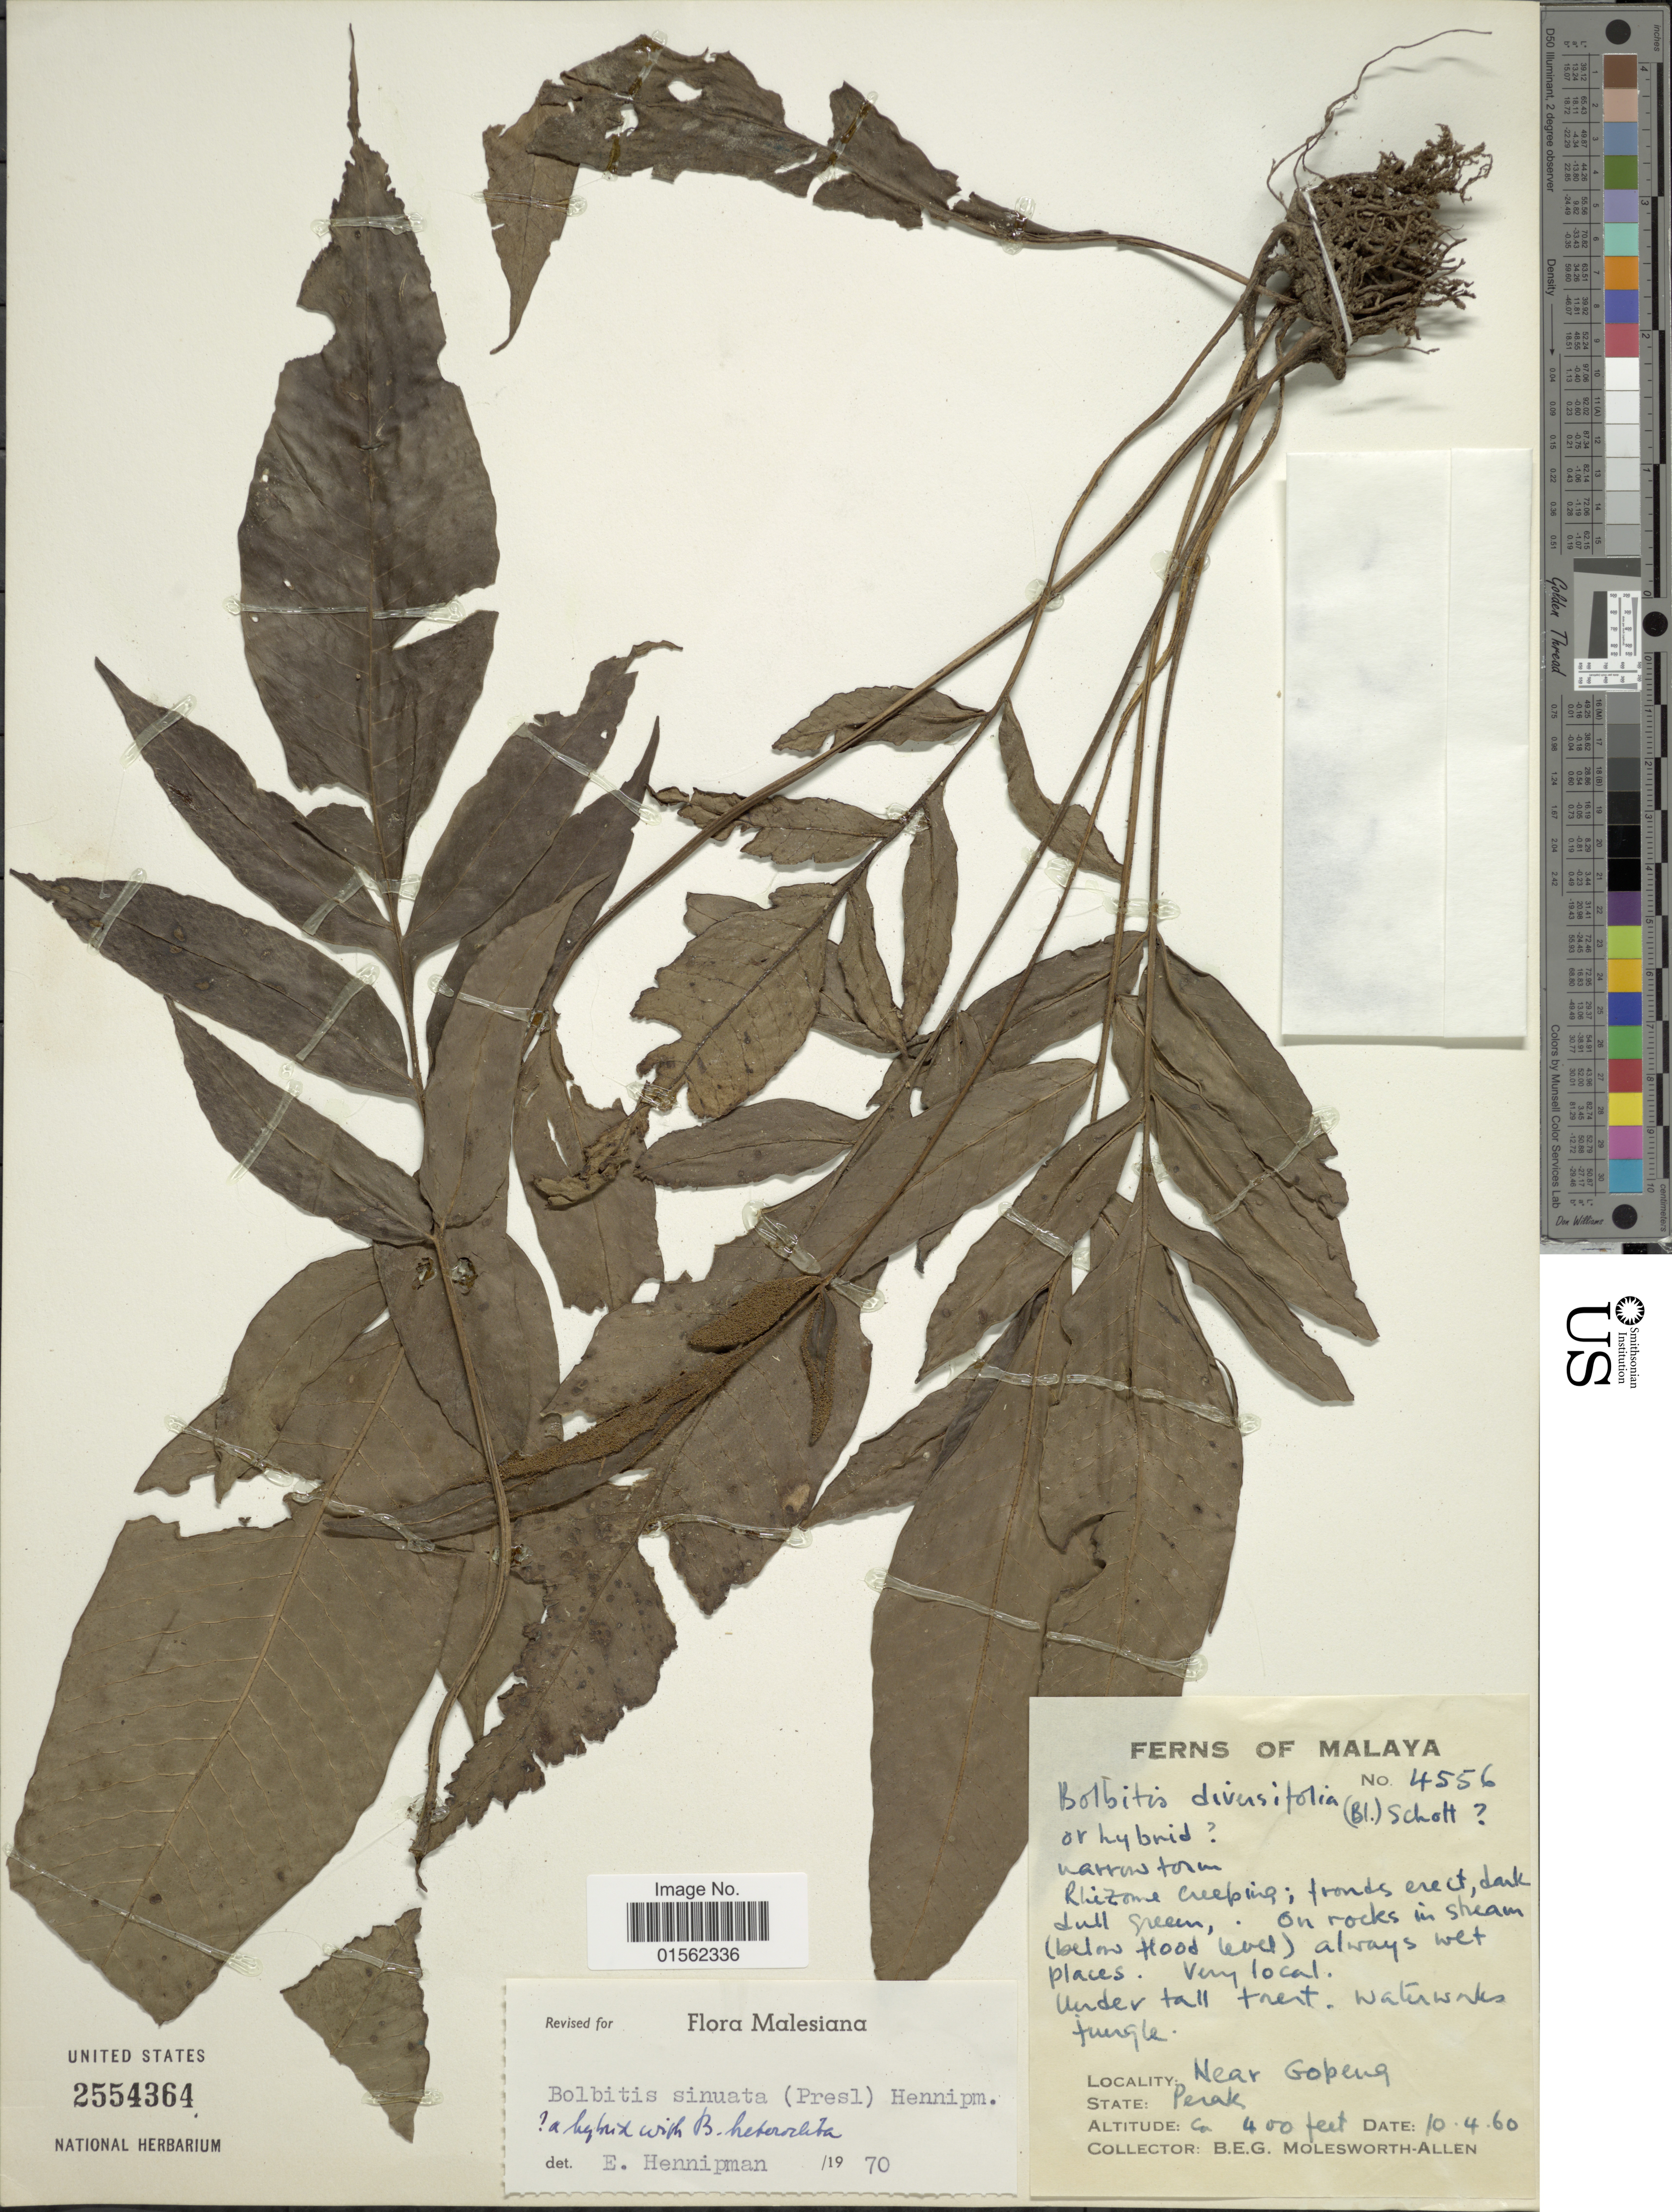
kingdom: Plantae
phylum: Tracheophyta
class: Polypodiopsida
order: Polypodiales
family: Dryopteridaceae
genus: Bolbitis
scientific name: Bolbitis sinuata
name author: (C. Presl) Hennipman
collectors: B. E. G. Molesworth-Allen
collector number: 4556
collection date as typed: Transcribed d/m/y: 10/4/60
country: Malaysia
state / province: Perak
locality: Malaya, under tall forest, waterworks jungle, near Gopeng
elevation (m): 122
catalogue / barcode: US 2554364